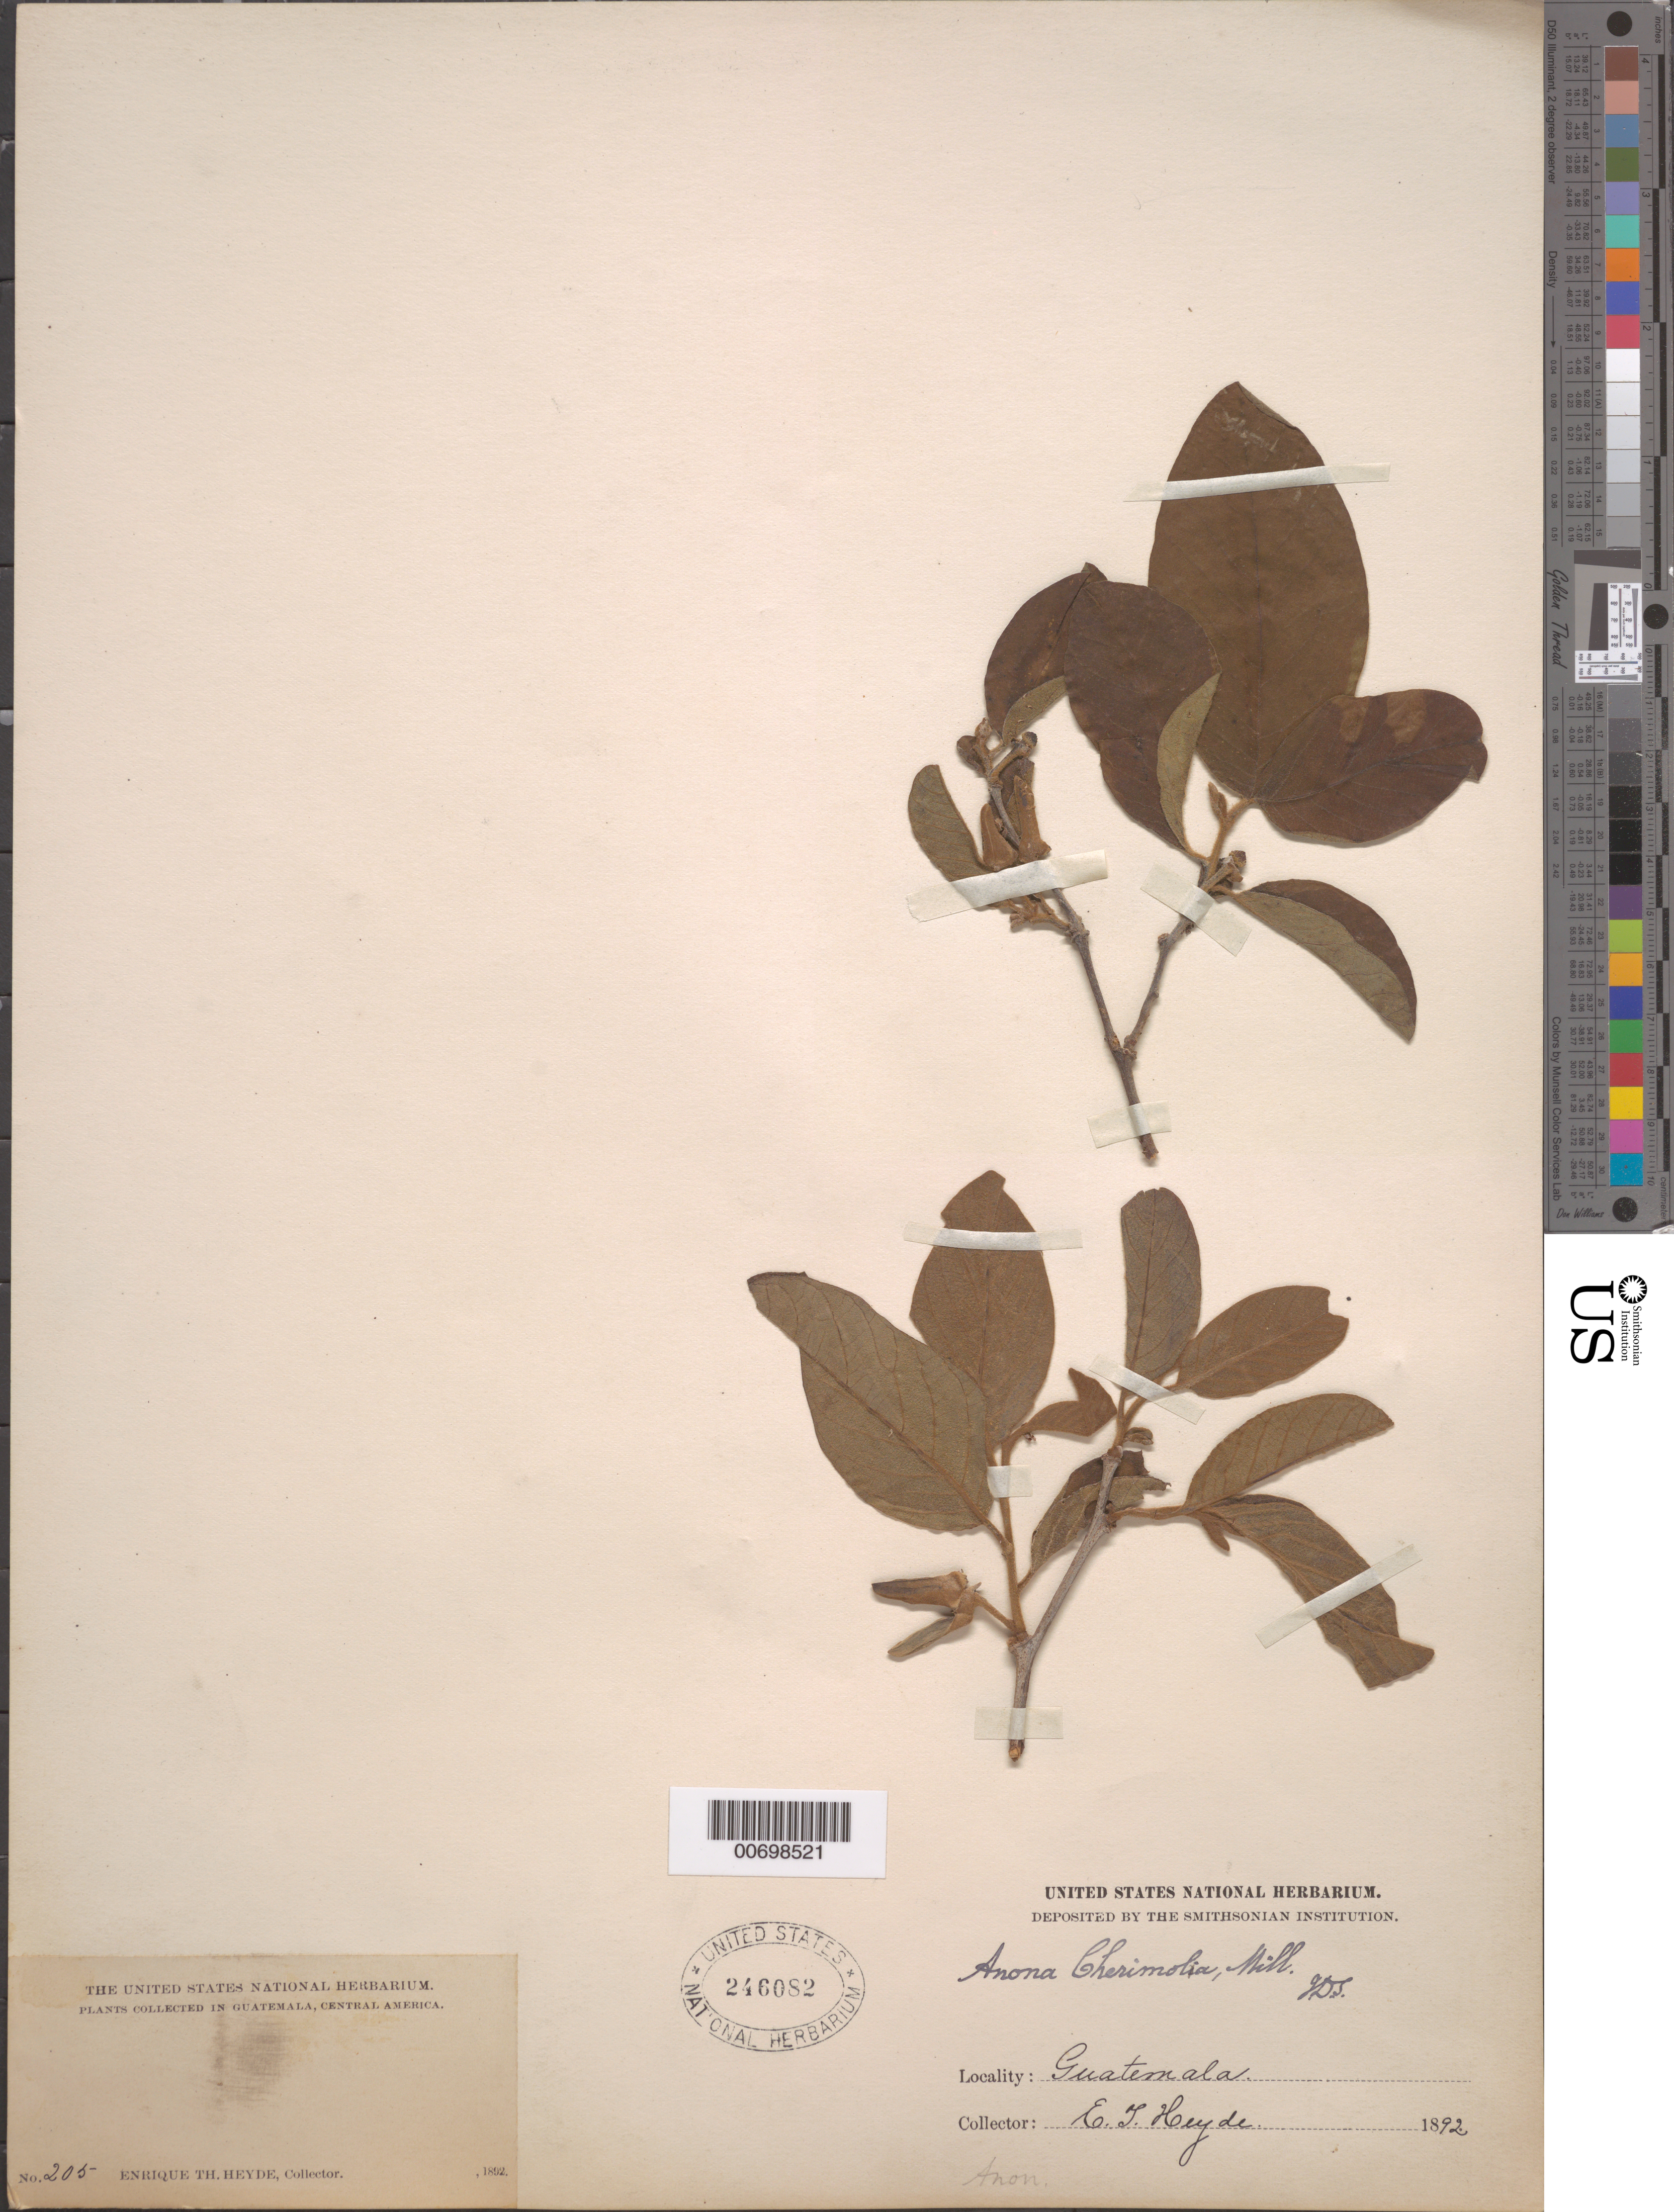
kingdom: Plantae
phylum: Tracheophyta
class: Magnoliopsida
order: Magnoliales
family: Annonaceae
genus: Annona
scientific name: Annona cherimola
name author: Mill.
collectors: E. T. Heyde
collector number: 205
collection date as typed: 1892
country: Guatemala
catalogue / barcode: US 246082